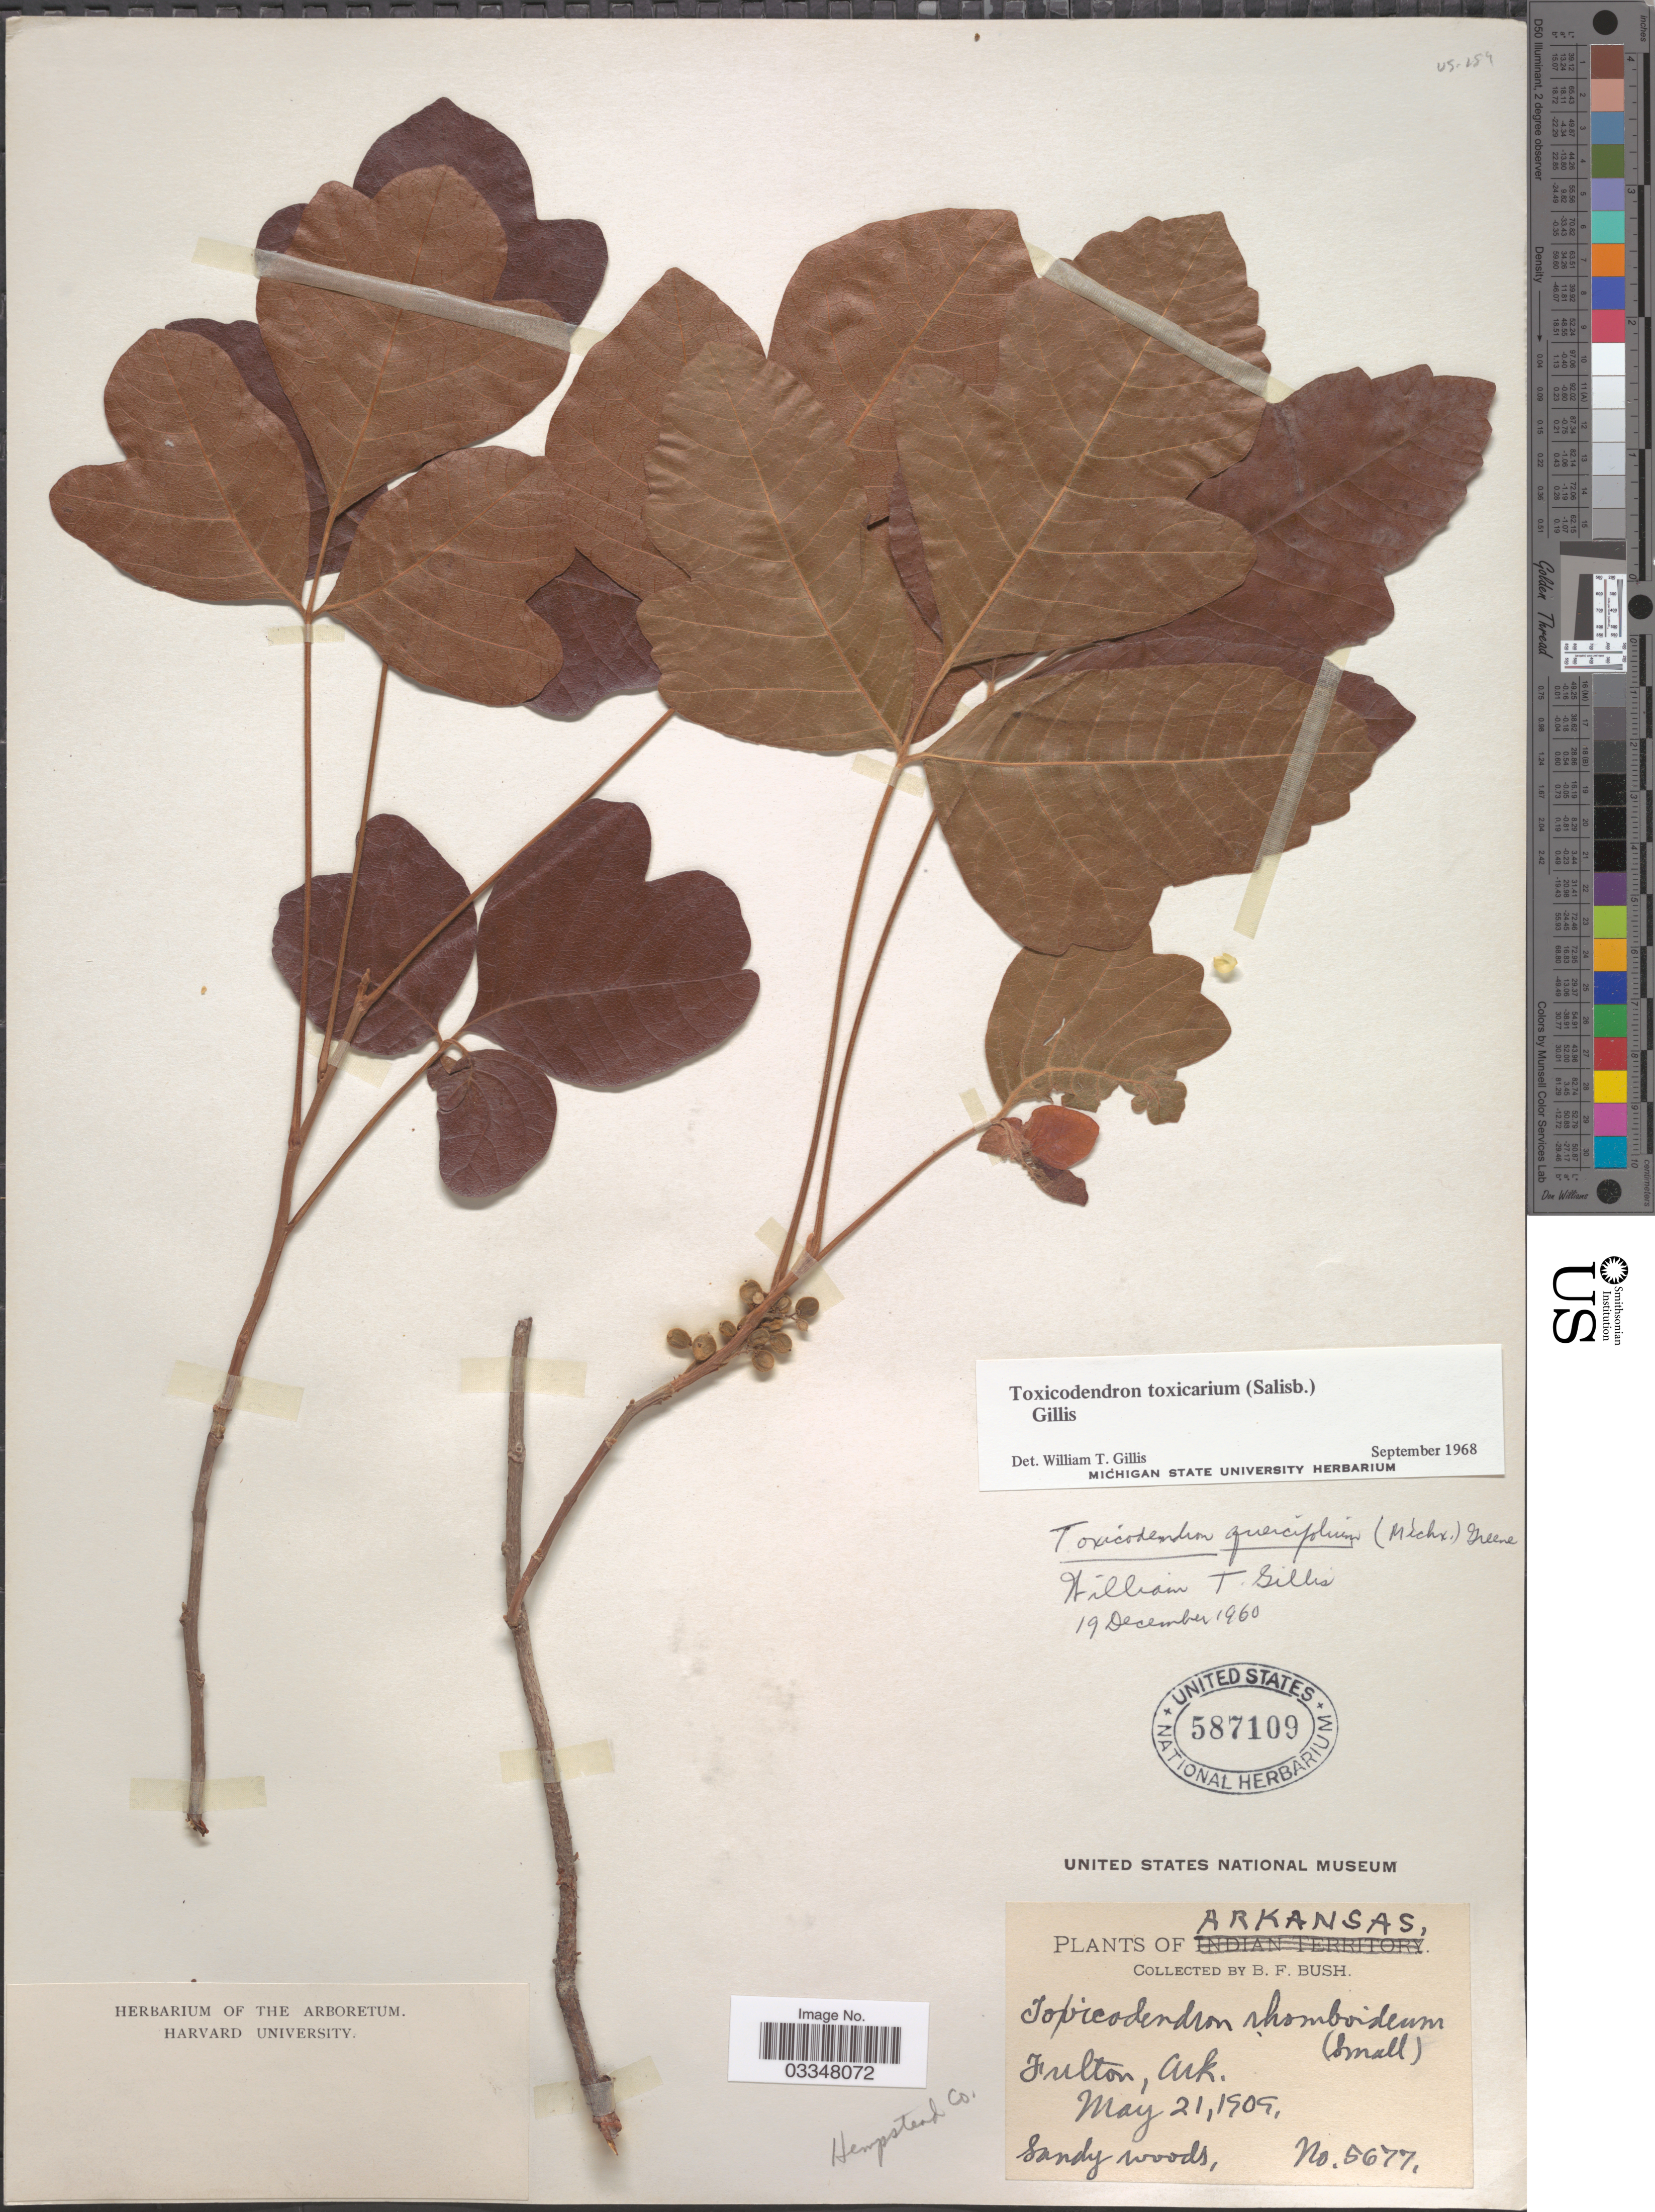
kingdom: Plantae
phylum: Tracheophyta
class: Magnoliopsida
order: Sapindales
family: Anacardiaceae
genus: Toxicodendron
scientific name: Toxicodendron toxicarium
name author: Gillis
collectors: B. F. Bush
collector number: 5677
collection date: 1909-05-21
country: United States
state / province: Arkansas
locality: Fulton. Hempstead Co.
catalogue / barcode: US 587109